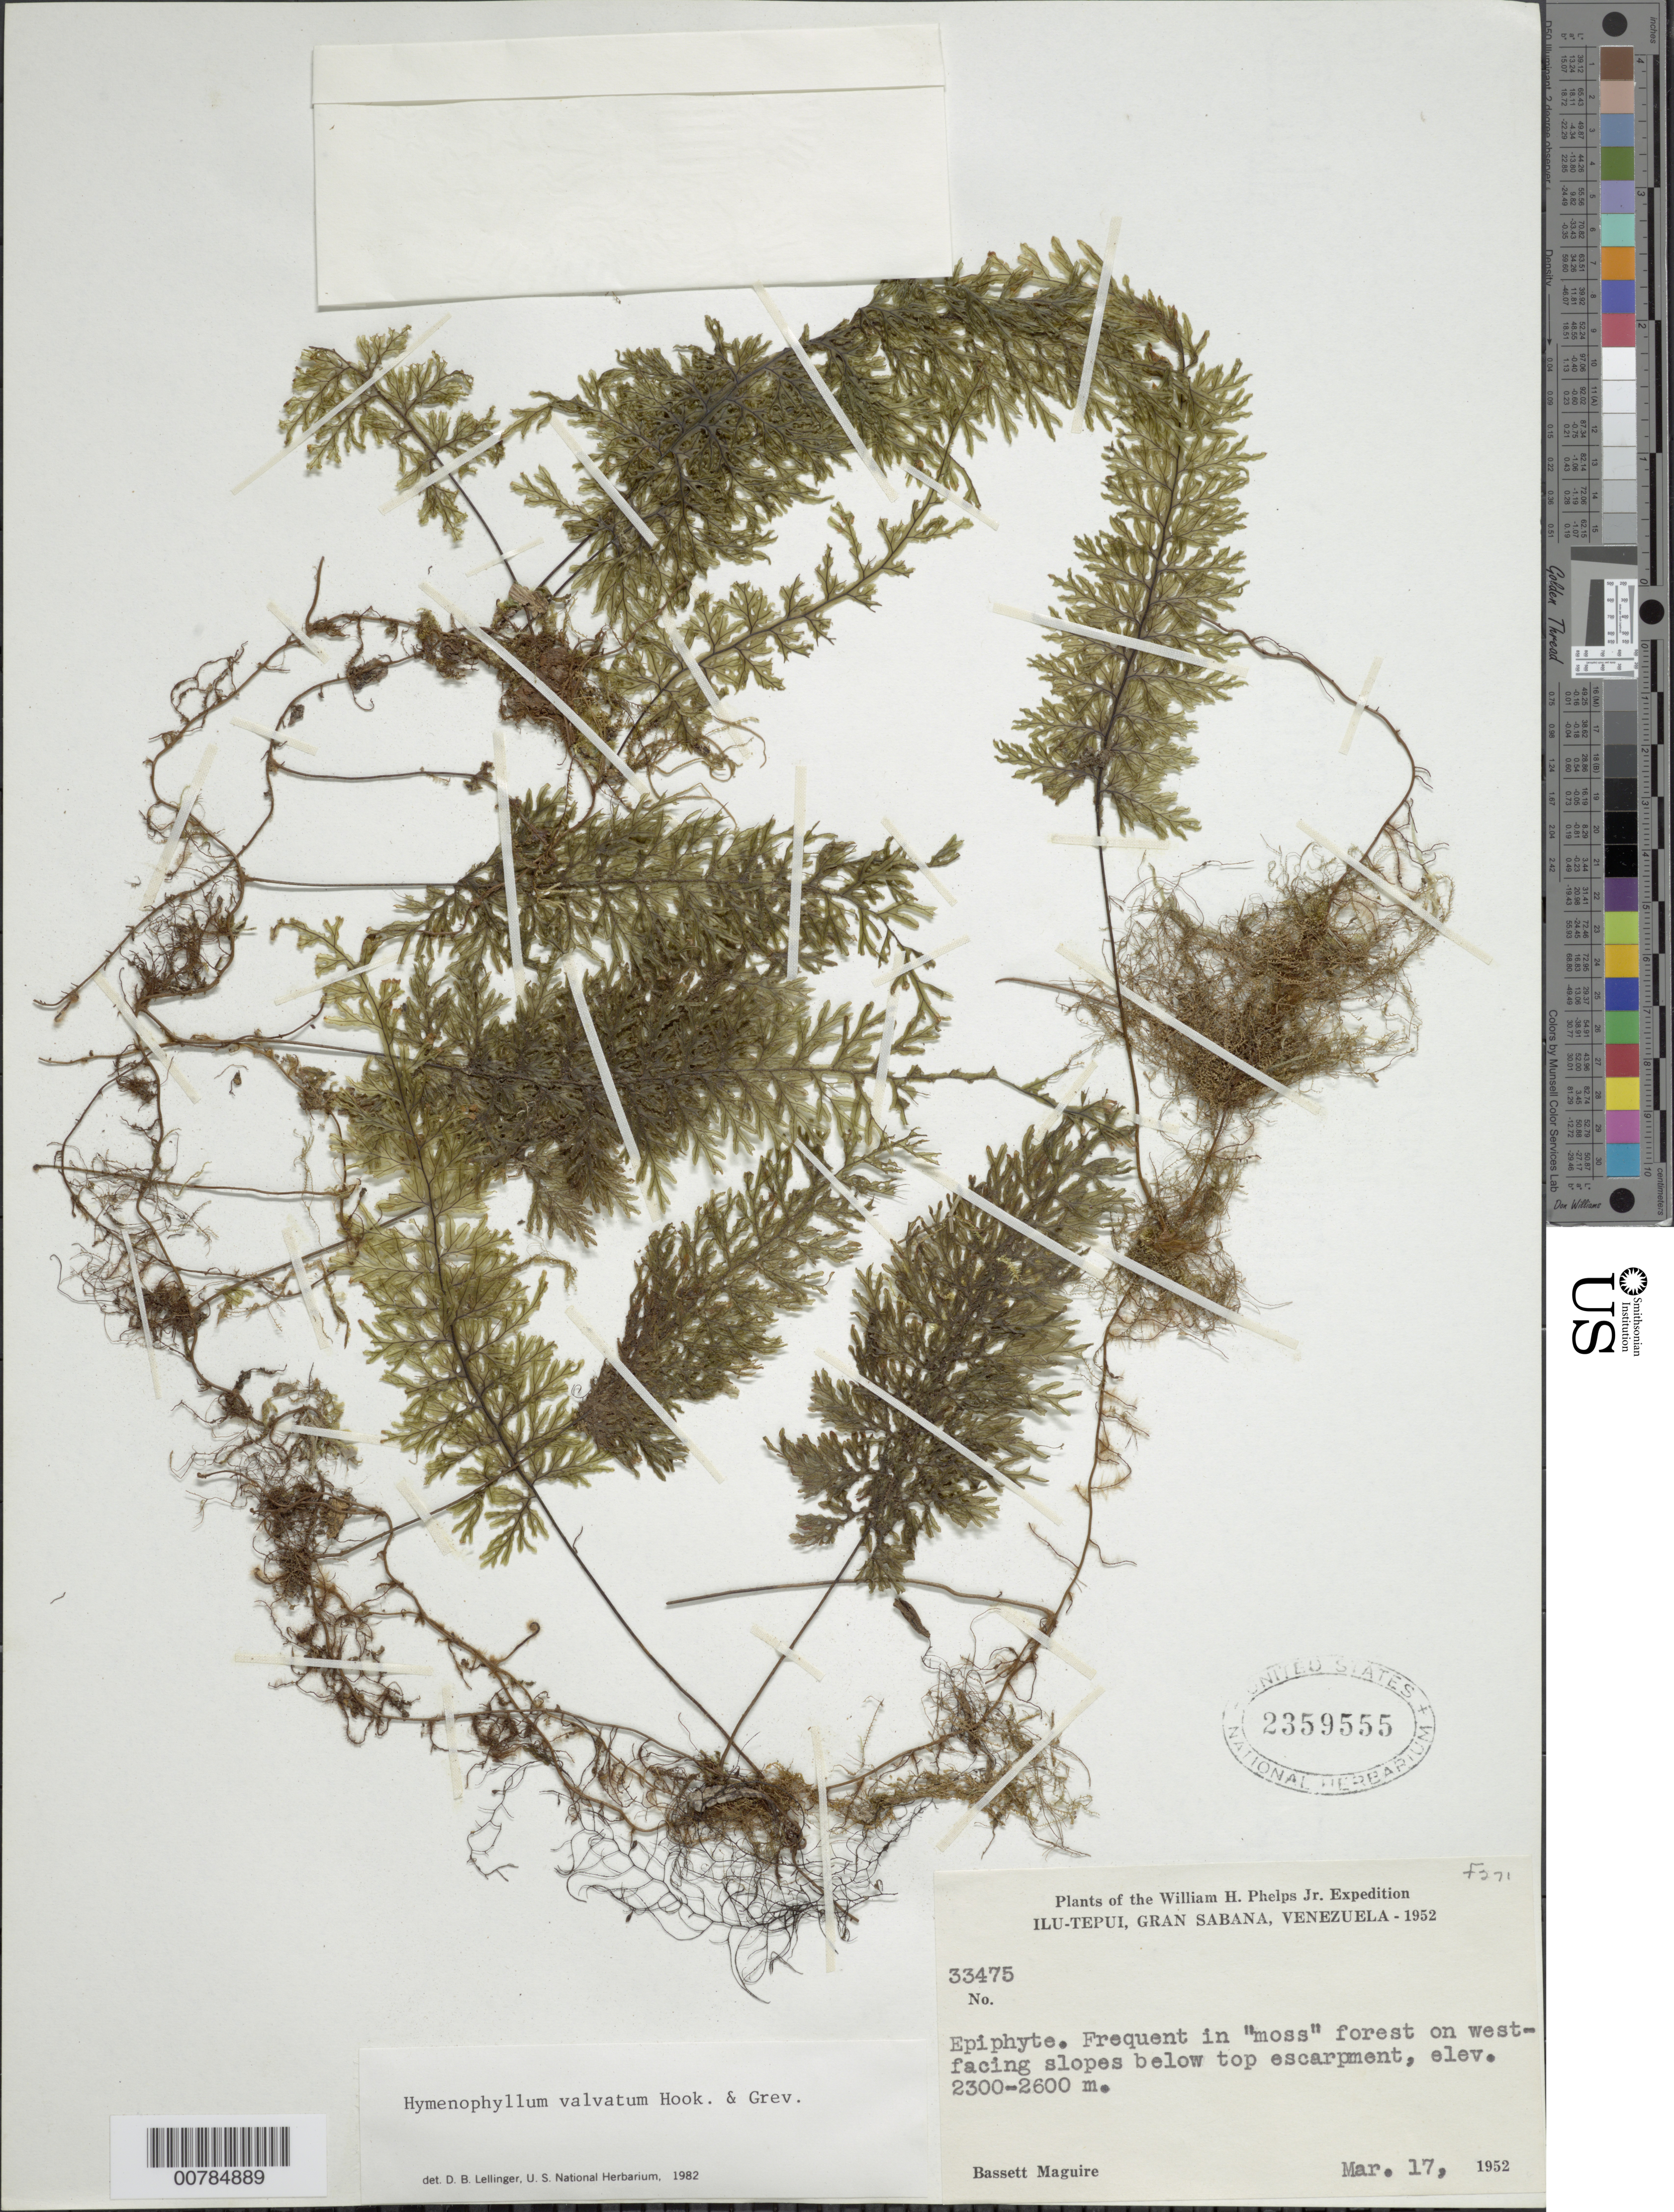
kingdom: Plantae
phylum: Tracheophyta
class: Polypodiopsida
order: Hymenophyllales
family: Hymenophyllaceae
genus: Hymenophyllum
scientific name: Hymenophyllum valvatum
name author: Hook. & Grev.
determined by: Lellinger, David B., (BOT), Smithsonian Institution - National Museum of Natural History (UNITED STATES)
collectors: B. Maguire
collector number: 33475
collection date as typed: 17-Mar-52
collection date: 1952-03-17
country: Venezuela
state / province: Bolívar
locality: Gran Sabana, Ilu-tepuí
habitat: W-facing slopes below top escarpment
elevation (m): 2300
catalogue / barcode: US 2359555